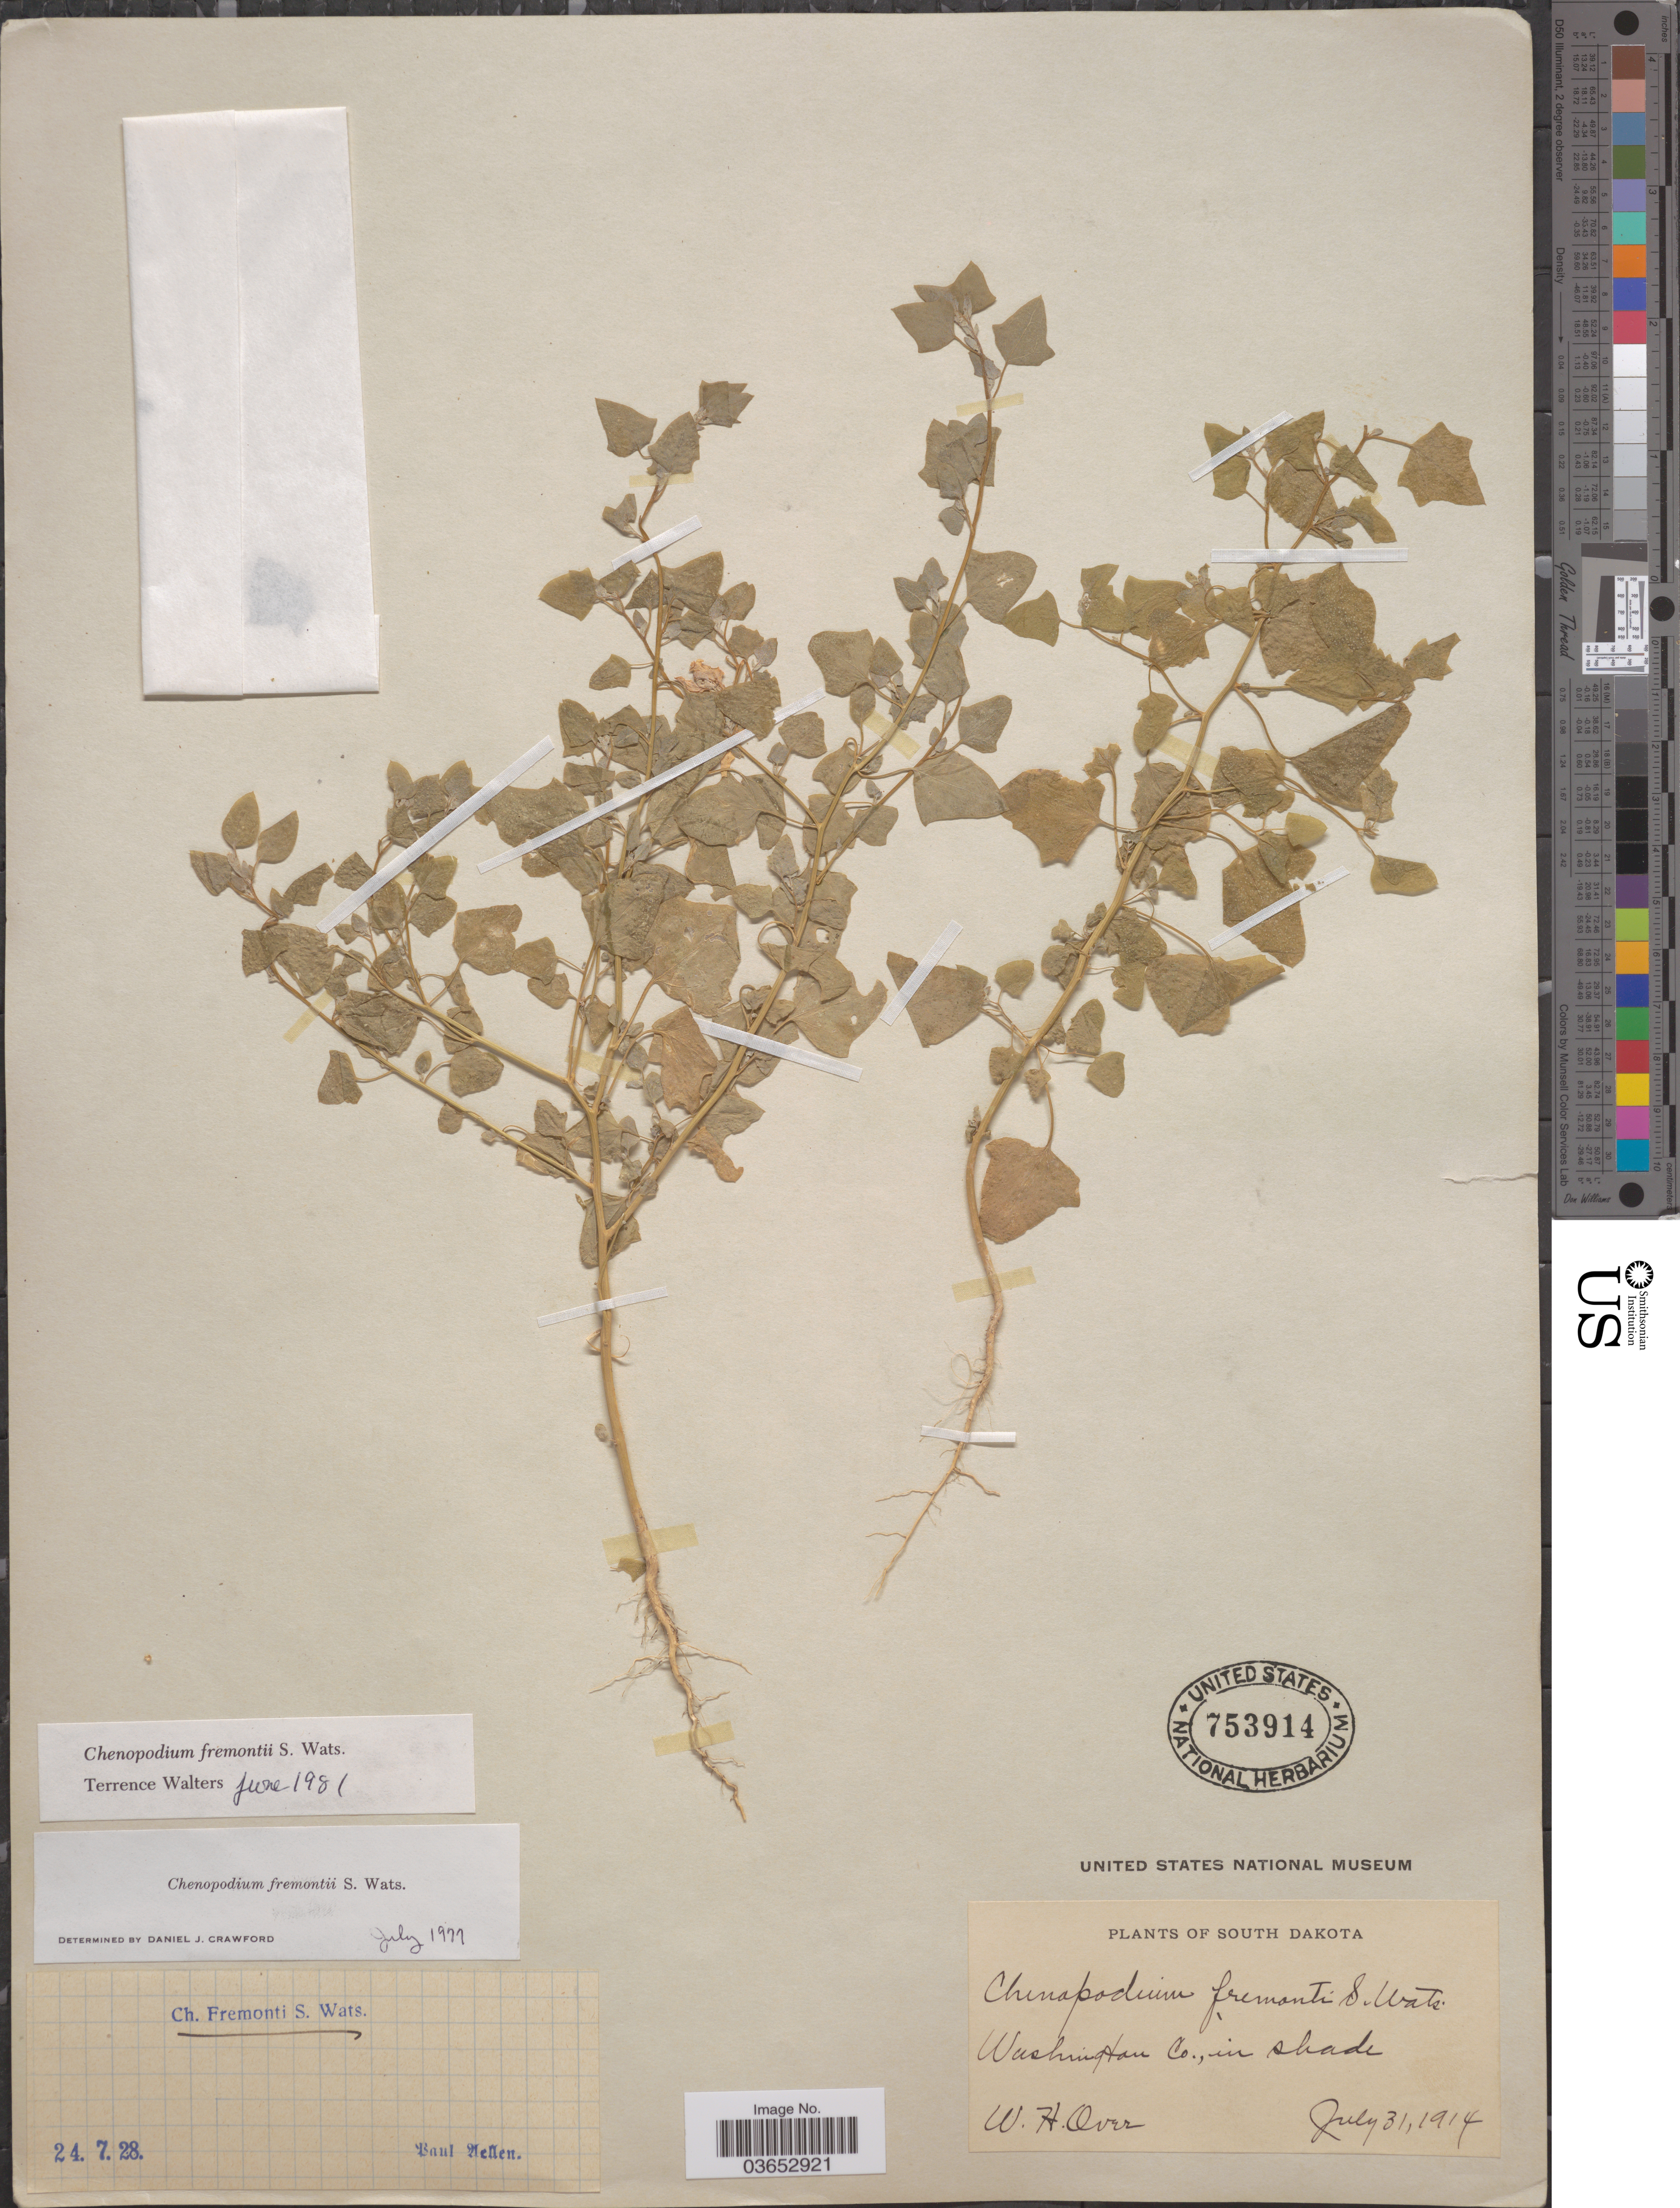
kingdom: Plantae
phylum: Tracheophyta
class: Magnoliopsida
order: Caryophyllales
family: Amaranthaceae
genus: Chenopodium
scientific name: Chenopodium fremontii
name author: S. Watson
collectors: W. Over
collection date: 1914-07-31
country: United States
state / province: South Dakota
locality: Washington Co., in shade.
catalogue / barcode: US 753914